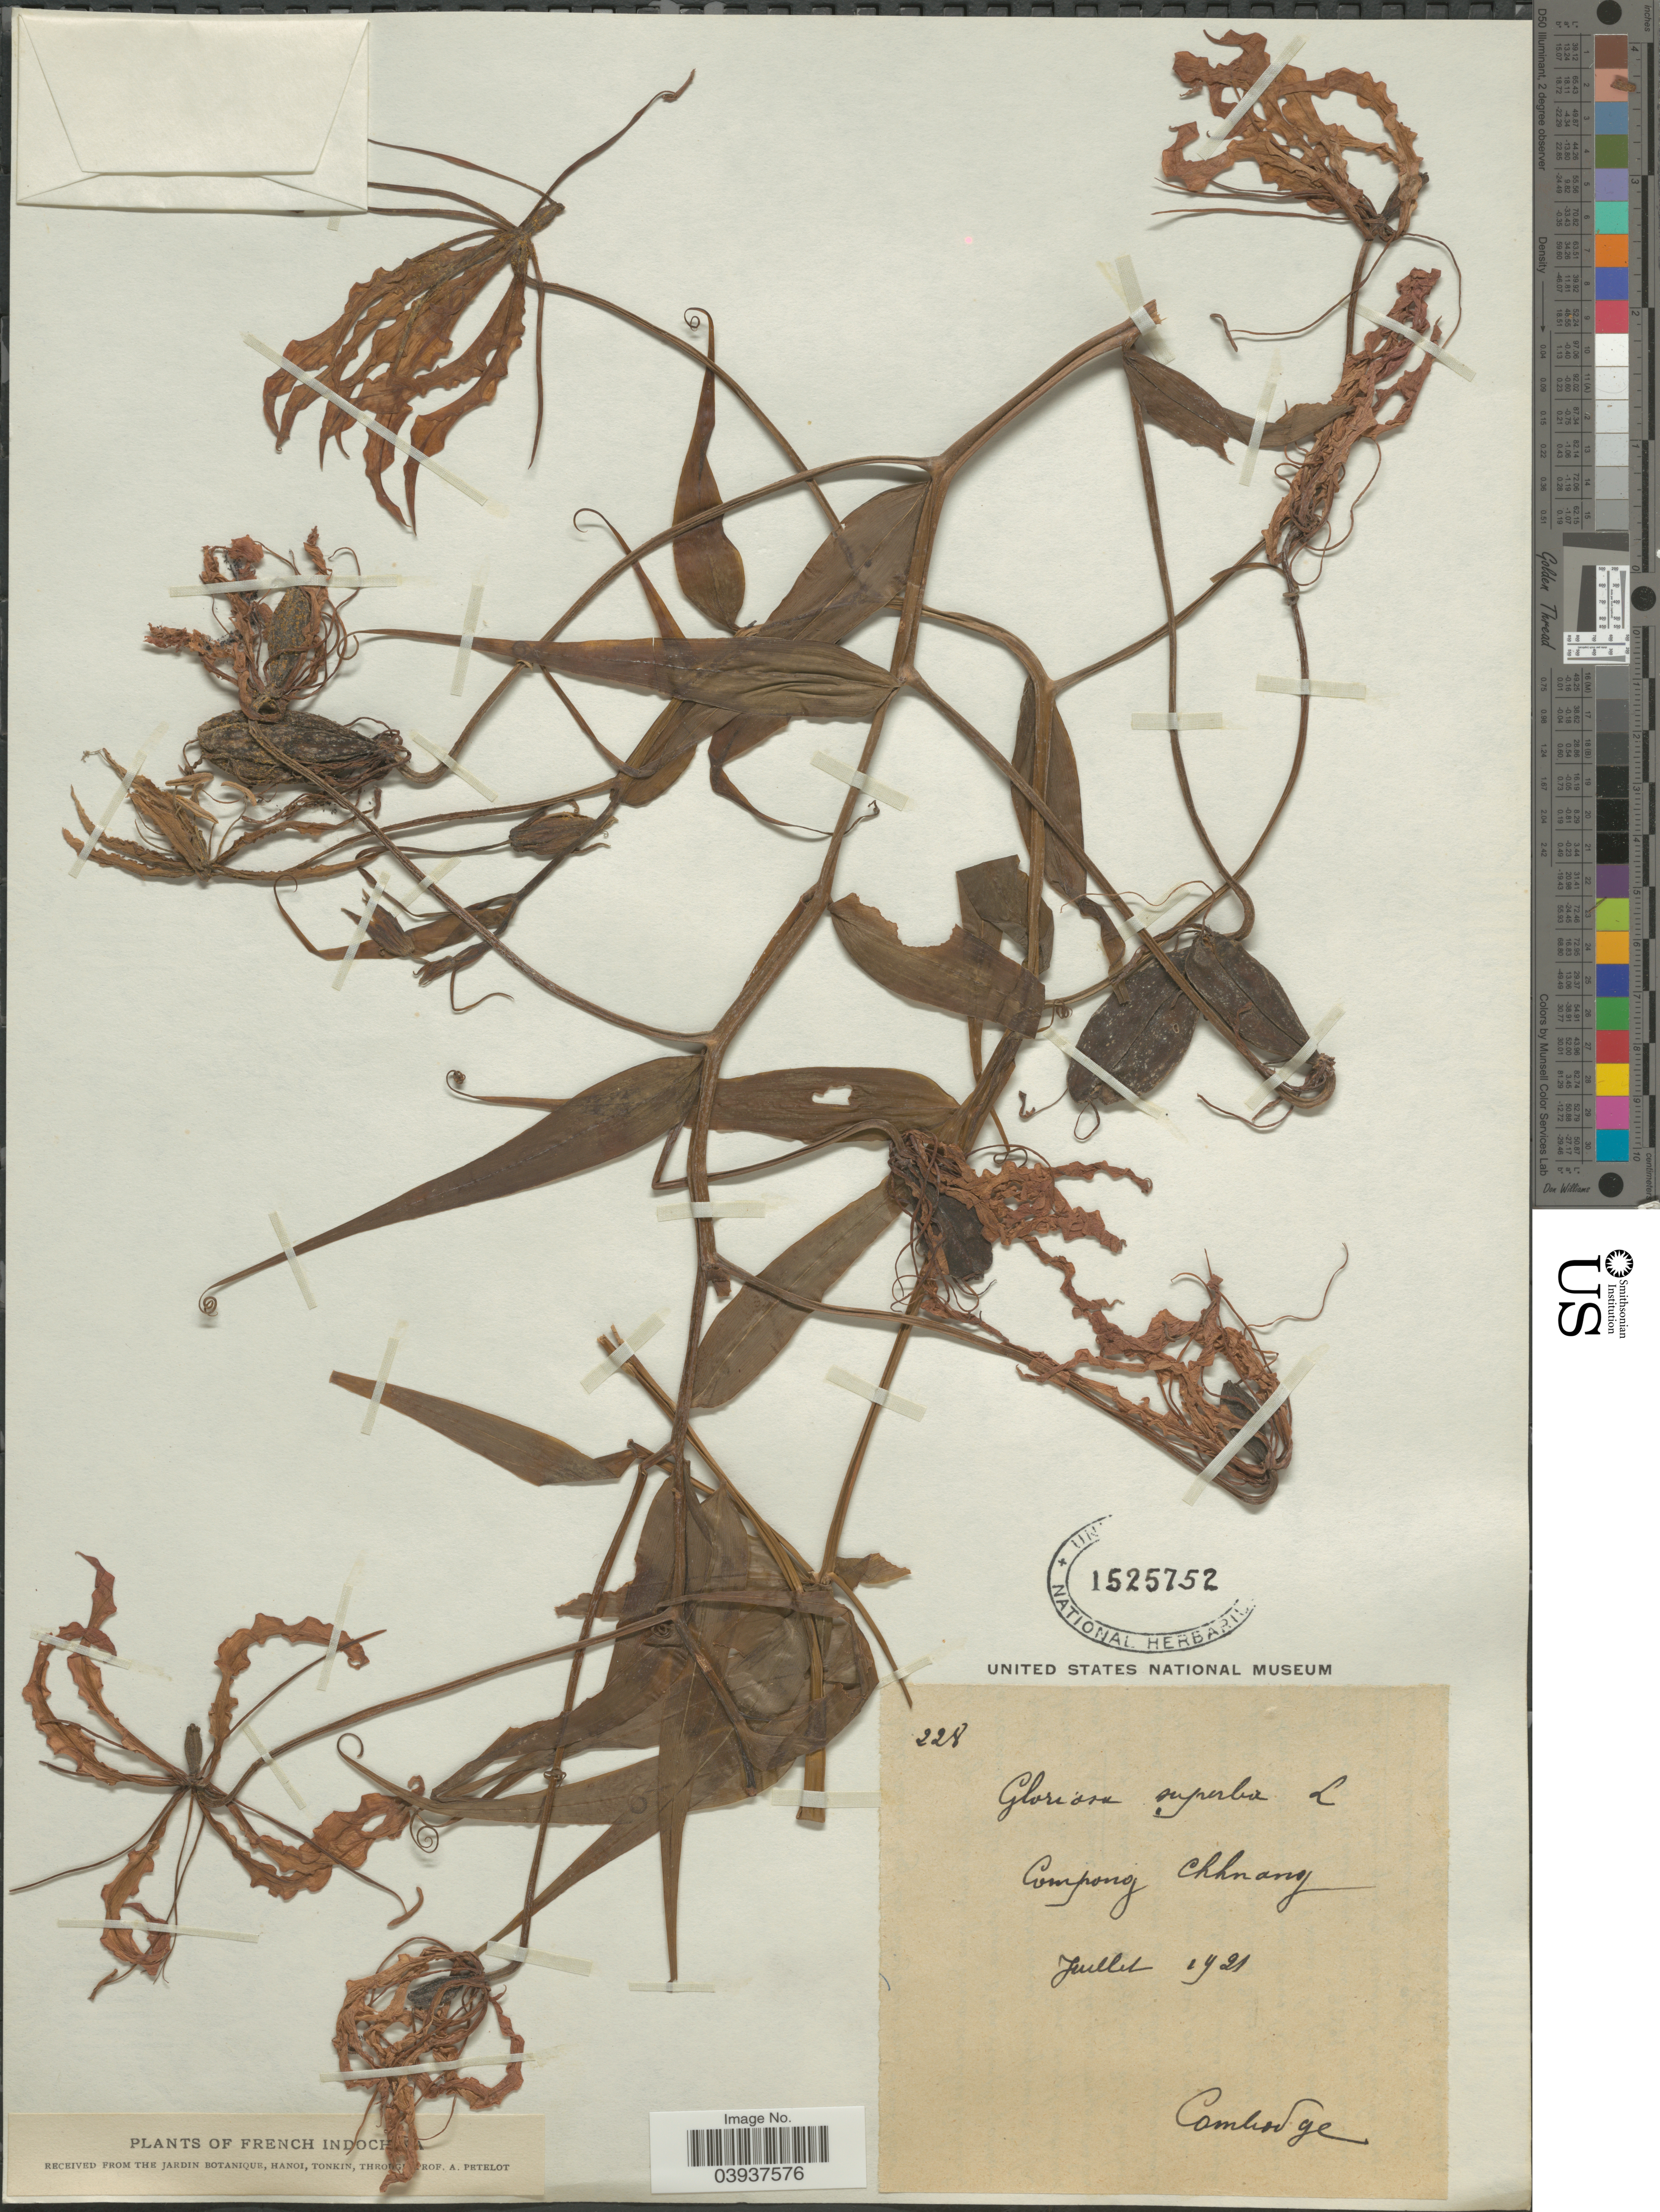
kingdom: Plantae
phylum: Tracheophyta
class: Liliopsida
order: Liliales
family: Colchicaceae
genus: Gloriosa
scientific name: Gloriosa superba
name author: L.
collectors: A. Petelot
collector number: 228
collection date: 1921-07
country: Cambodia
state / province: Kampong Chhnang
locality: French IndoChina, Kampong Chhnang, Cambodge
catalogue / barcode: US 1525752